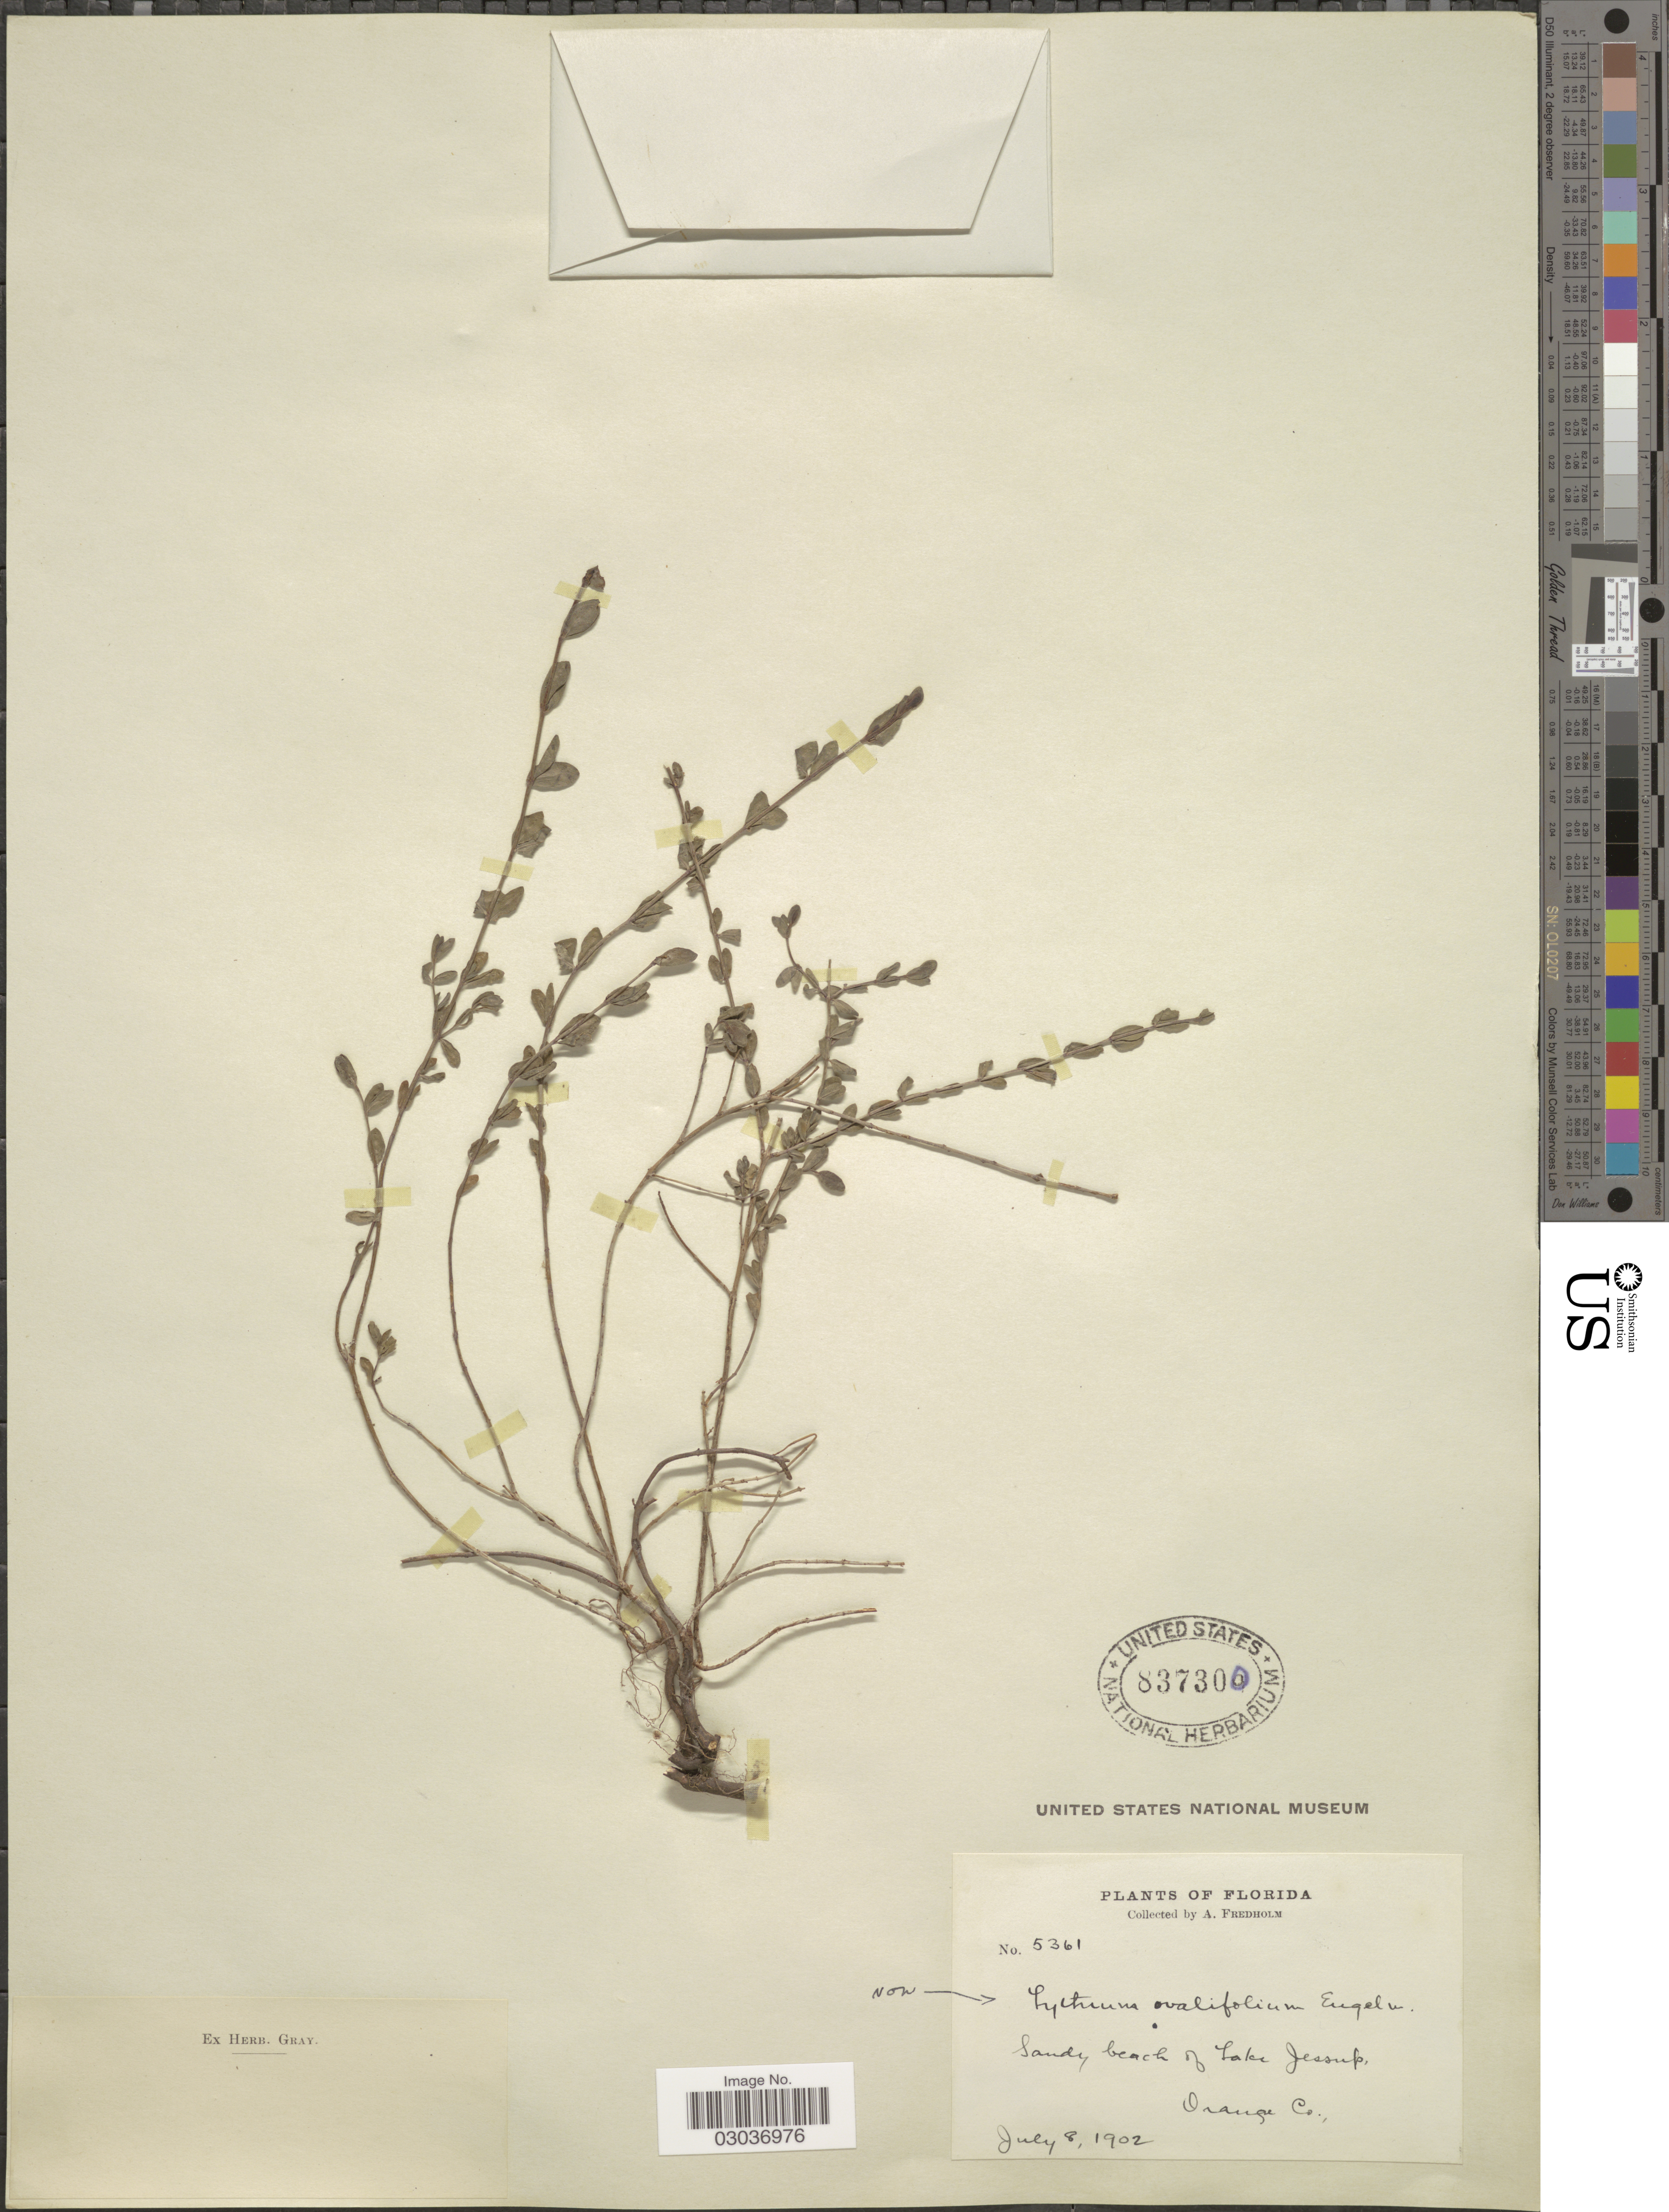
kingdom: Plantae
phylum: Tracheophyta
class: Magnoliopsida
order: Myrtales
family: Lythraceae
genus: Lythrum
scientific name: Lythrum flagellare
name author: Shuttlew. ex Chapm.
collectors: A. Fredholm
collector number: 5361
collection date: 1902-07-08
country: United States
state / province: Florida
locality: Sandy beach of Lake Jessup, Orange Co.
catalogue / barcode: US 837300